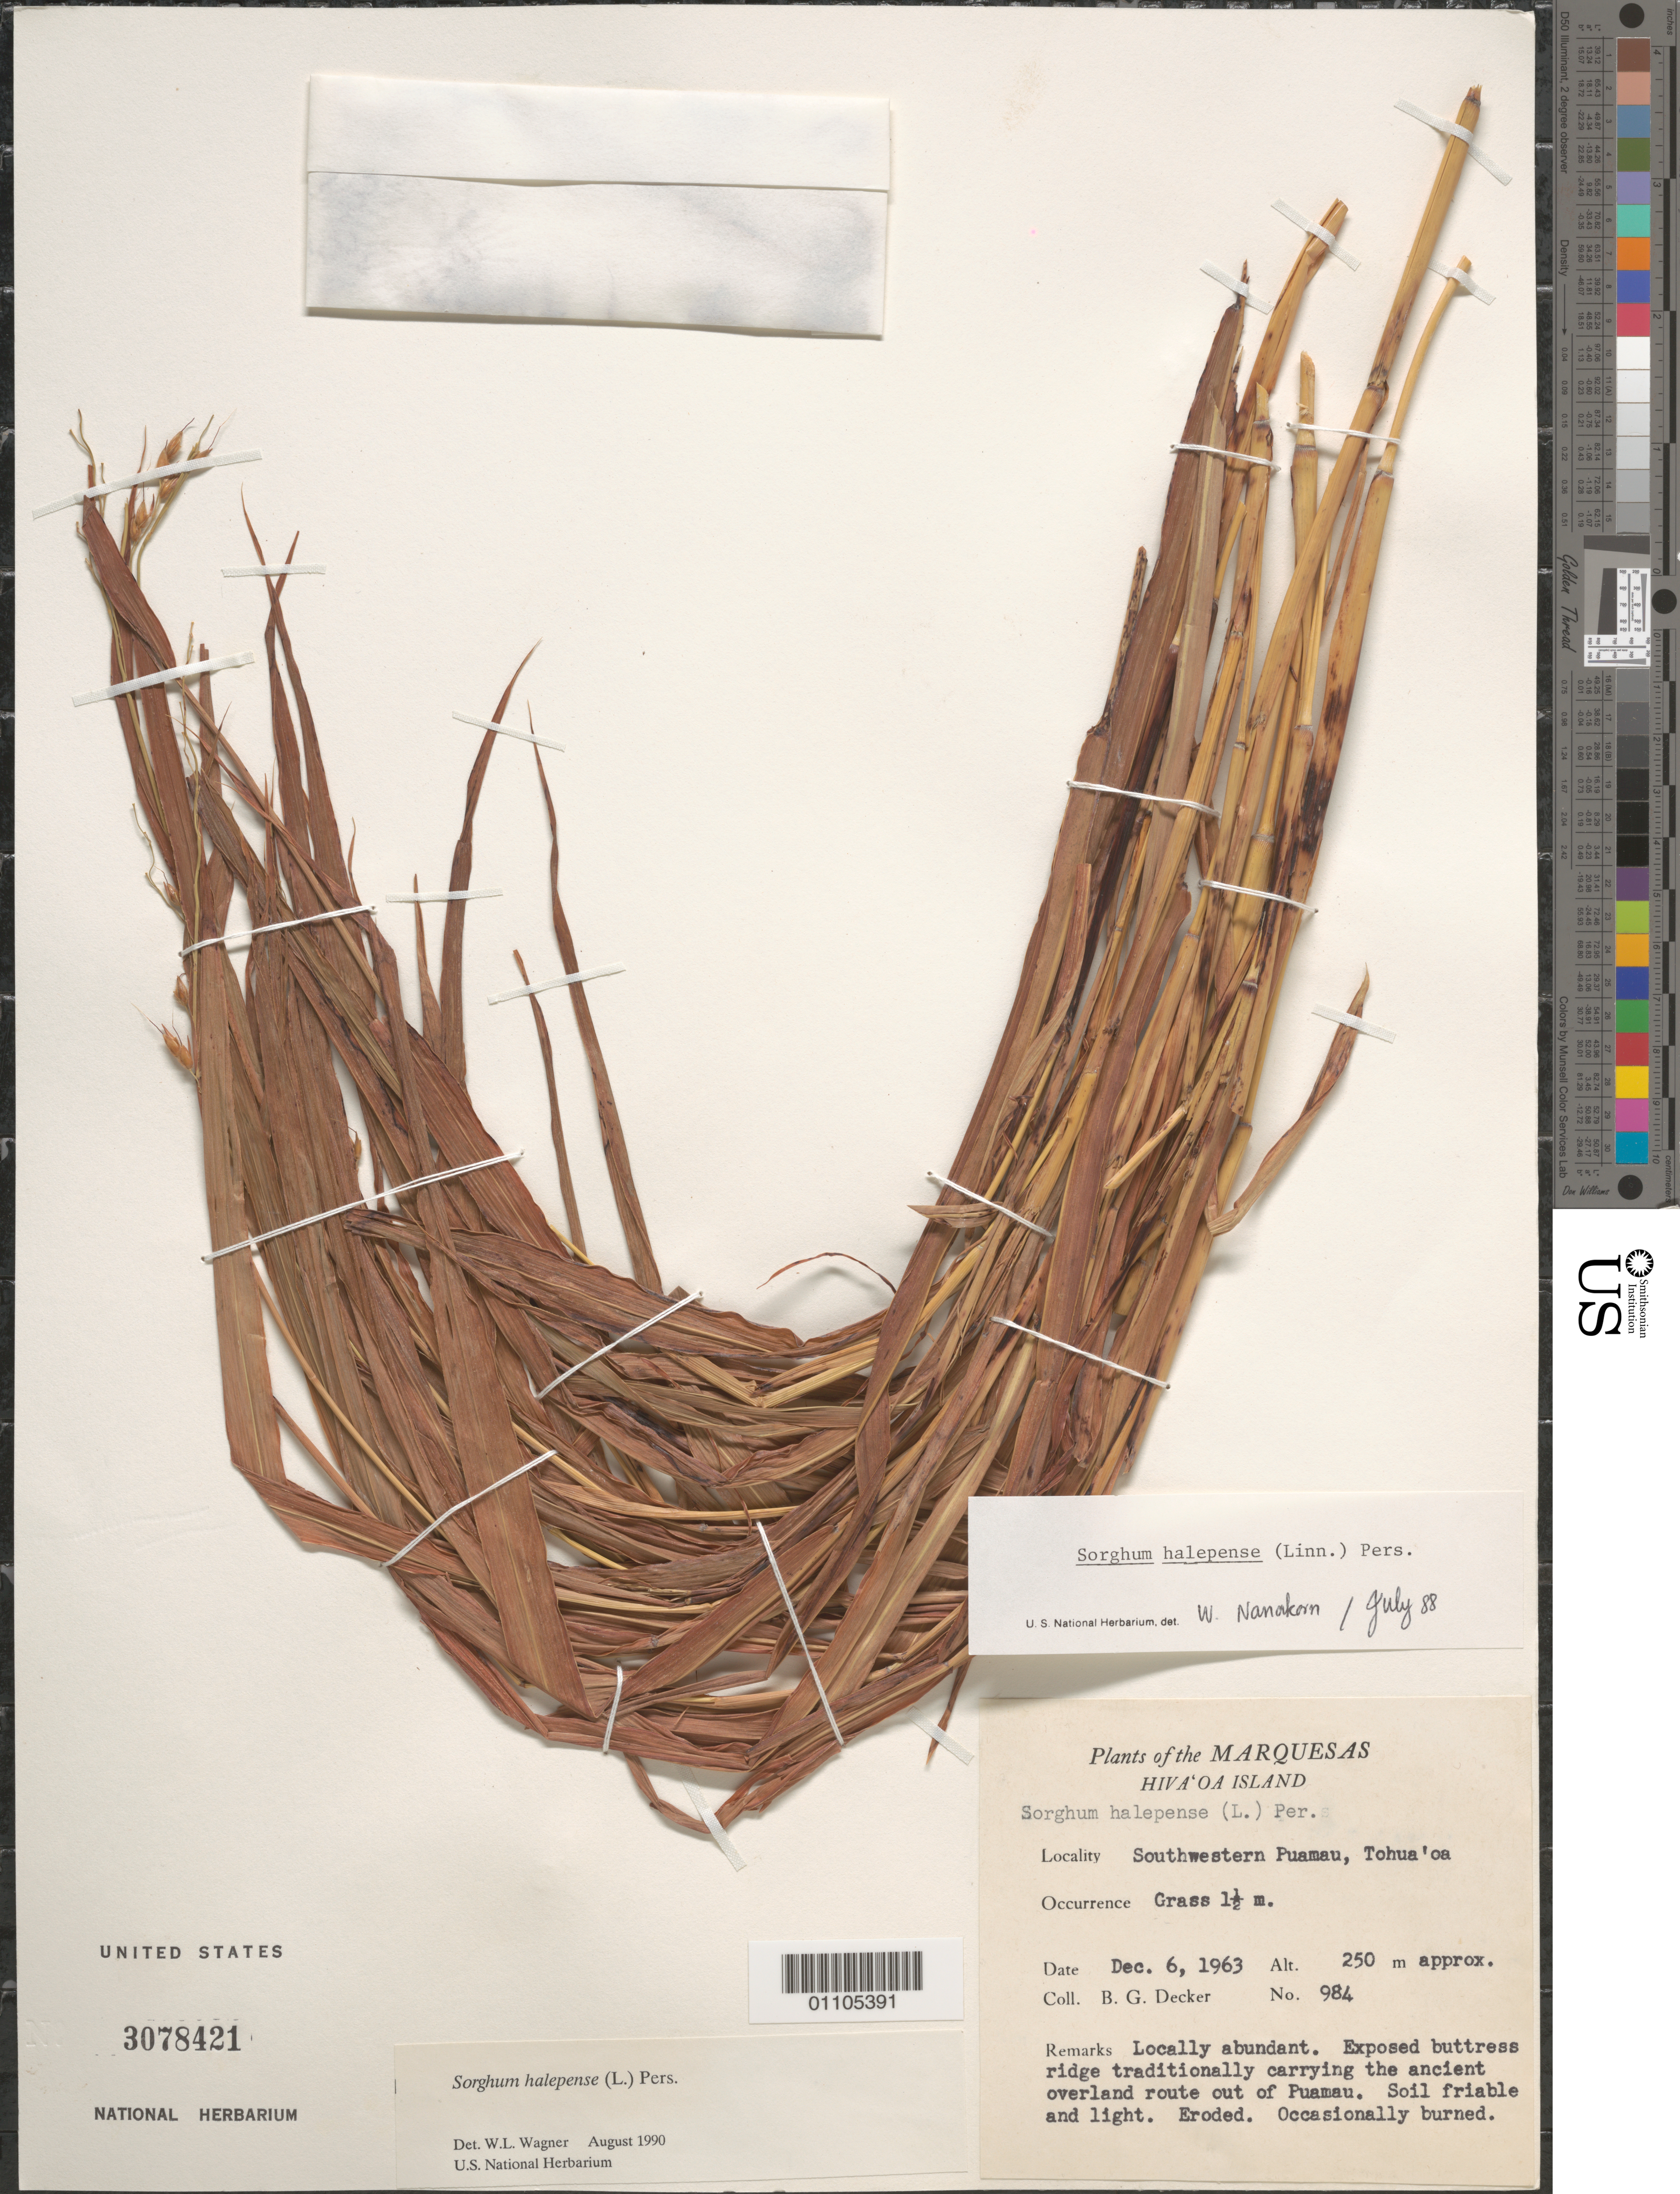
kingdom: Plantae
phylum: Tracheophyta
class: Liliopsida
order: Poales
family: Poaceae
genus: Sorghum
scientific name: Sorghum halepense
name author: (L.) Pers.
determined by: Wagner, W. L., (BOT), Smithsonian Institution - National Museum of Natural History (UNITED STATES)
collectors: B. G. Decker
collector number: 984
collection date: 1963-12-06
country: French Polynesia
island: Hiva Oa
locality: SW Puamau, Tohua'oa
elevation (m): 250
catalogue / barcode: US 3078421